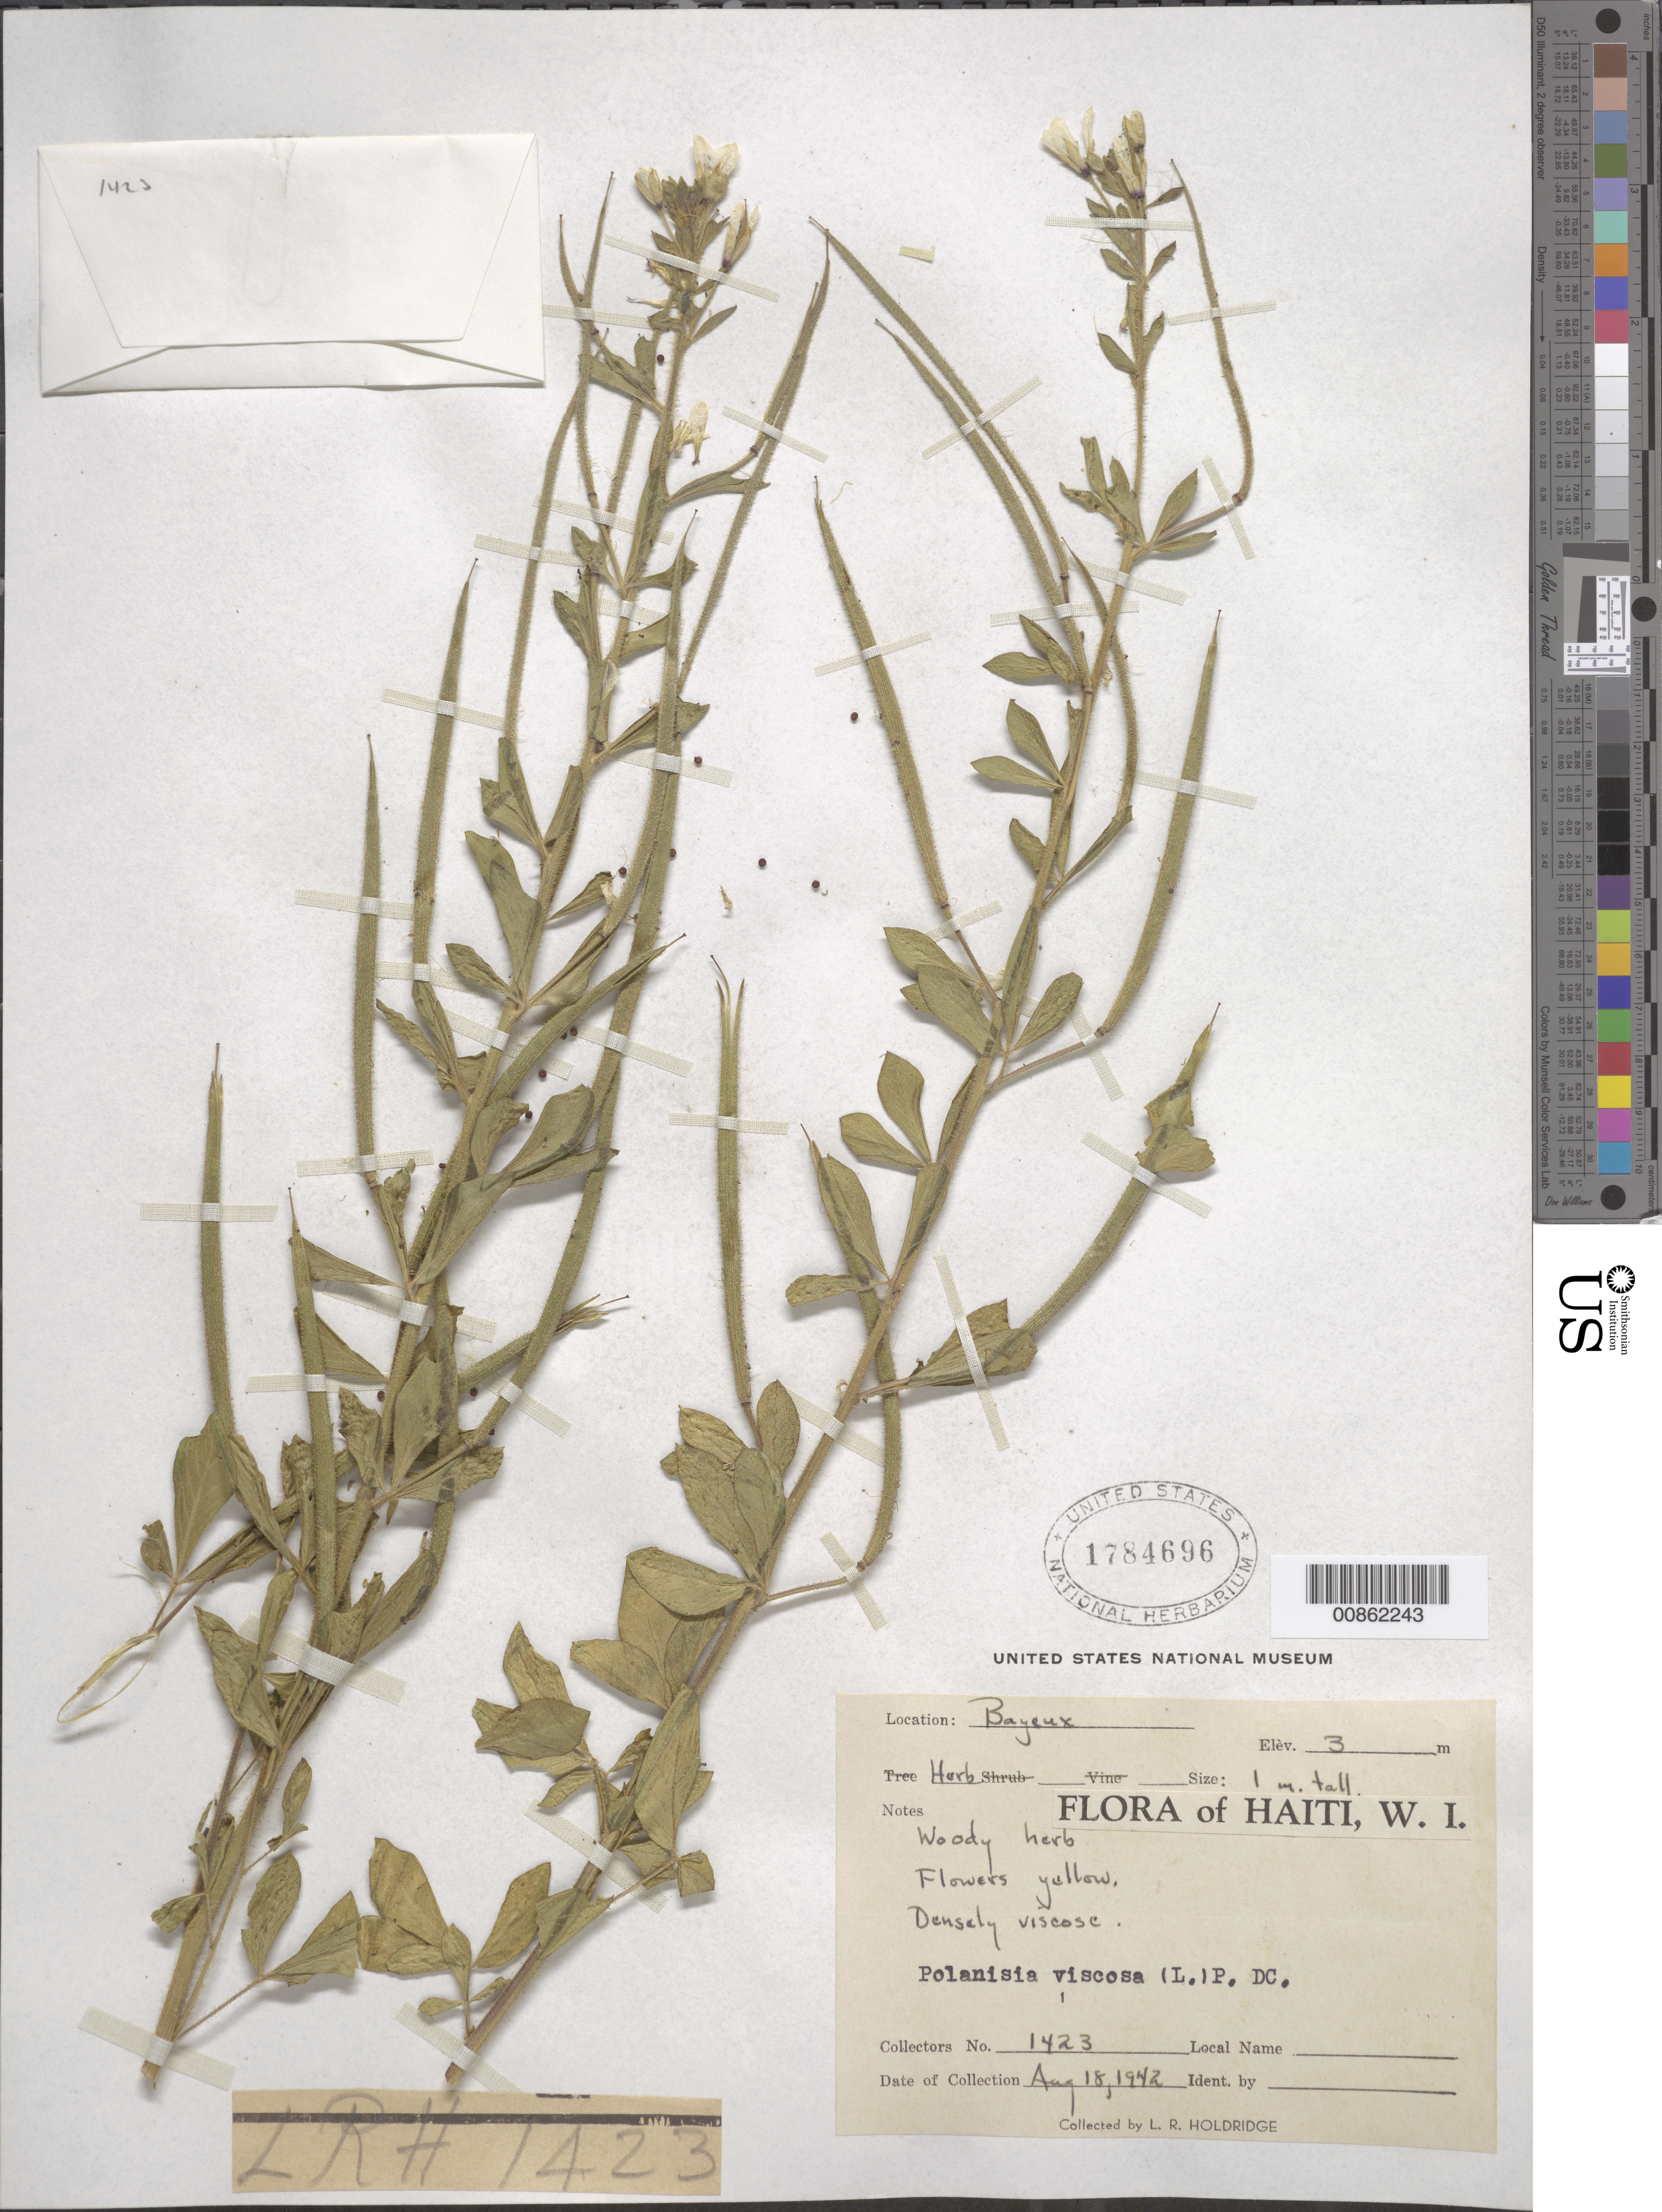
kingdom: Plantae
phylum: Tracheophyta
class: Magnoliopsida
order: Brassicales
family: Cleomaceae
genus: Arivela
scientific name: Arivela viscosa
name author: (L.) Raf.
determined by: Strong, M. T., (US), Smithsonian Institution - National Museum of Natural History (UNITED STATES)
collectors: L. Holdridge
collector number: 1423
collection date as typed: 18 Aug 1942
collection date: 1942-08-18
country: Haiti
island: Hispaniola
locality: Bayeux.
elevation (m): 3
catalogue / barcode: US 1784696